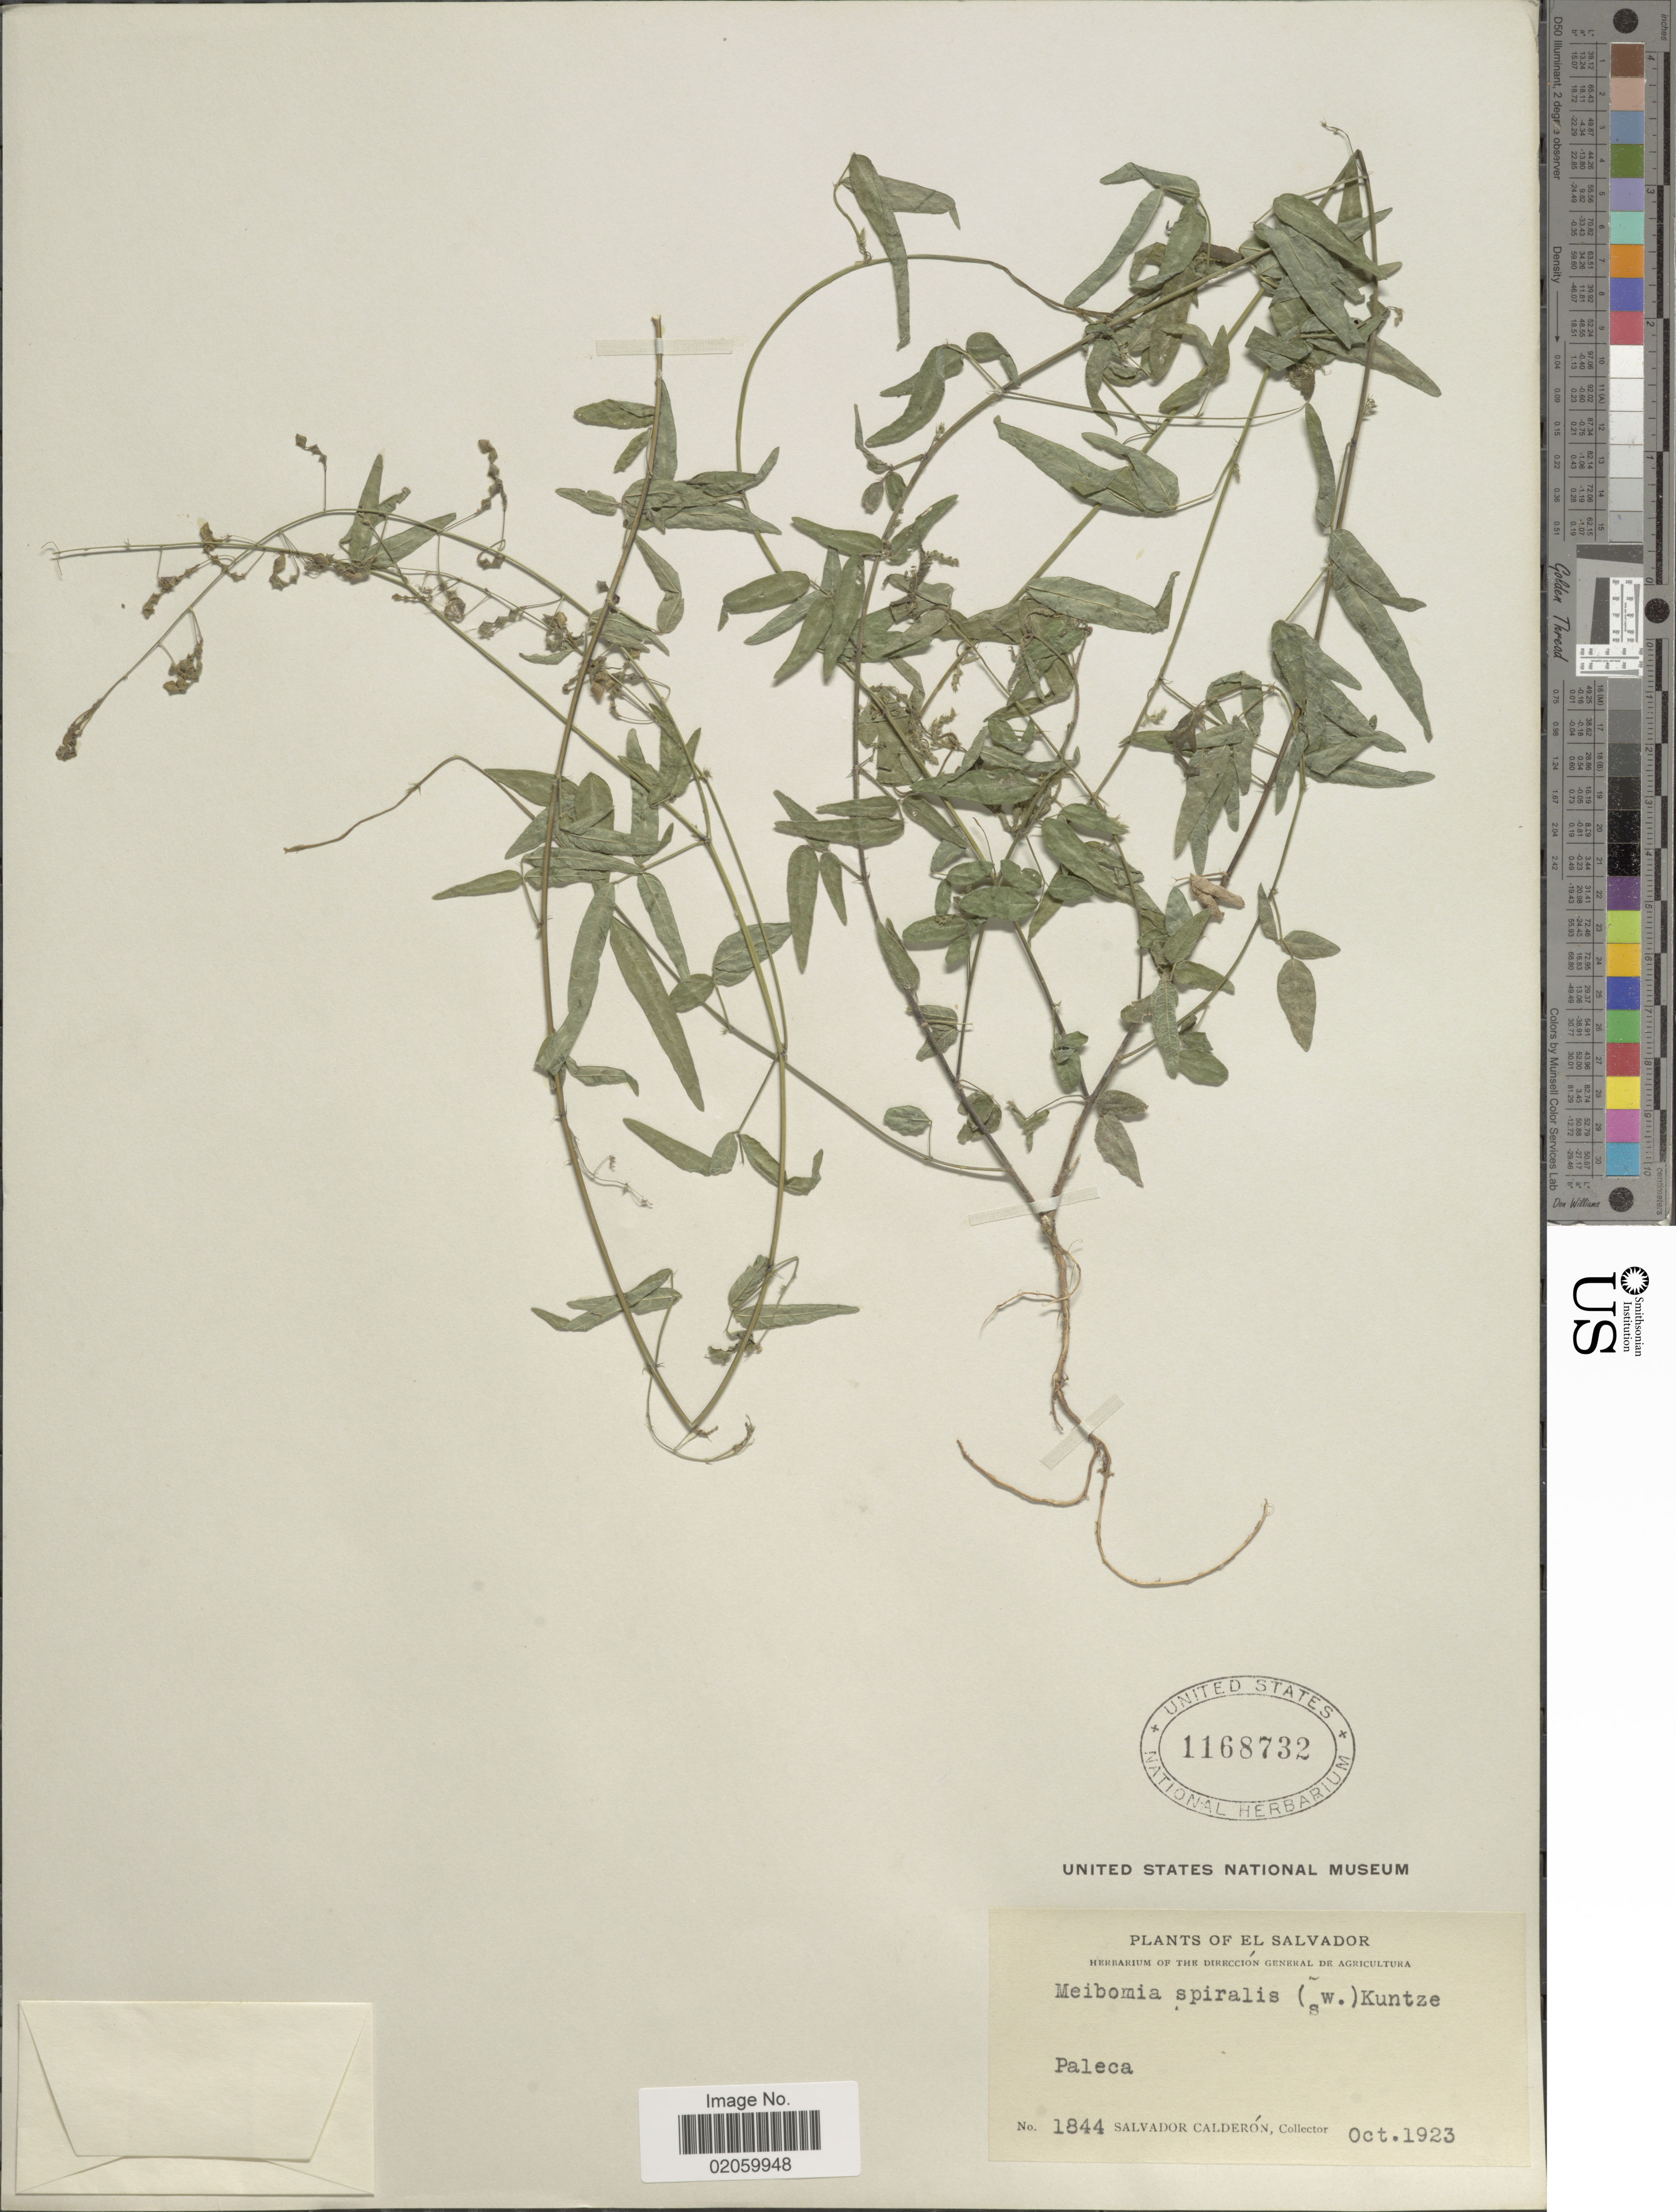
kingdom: Plantae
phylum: Tracheophyta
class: Magnoliopsida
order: Fabales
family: Fabaceae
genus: Desmodium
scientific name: Desmodium procumbens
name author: (Mill.) Hitchc.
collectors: S. Calderón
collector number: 1844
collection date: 1923-10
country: El Salvador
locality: Paleca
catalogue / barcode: US 1168732